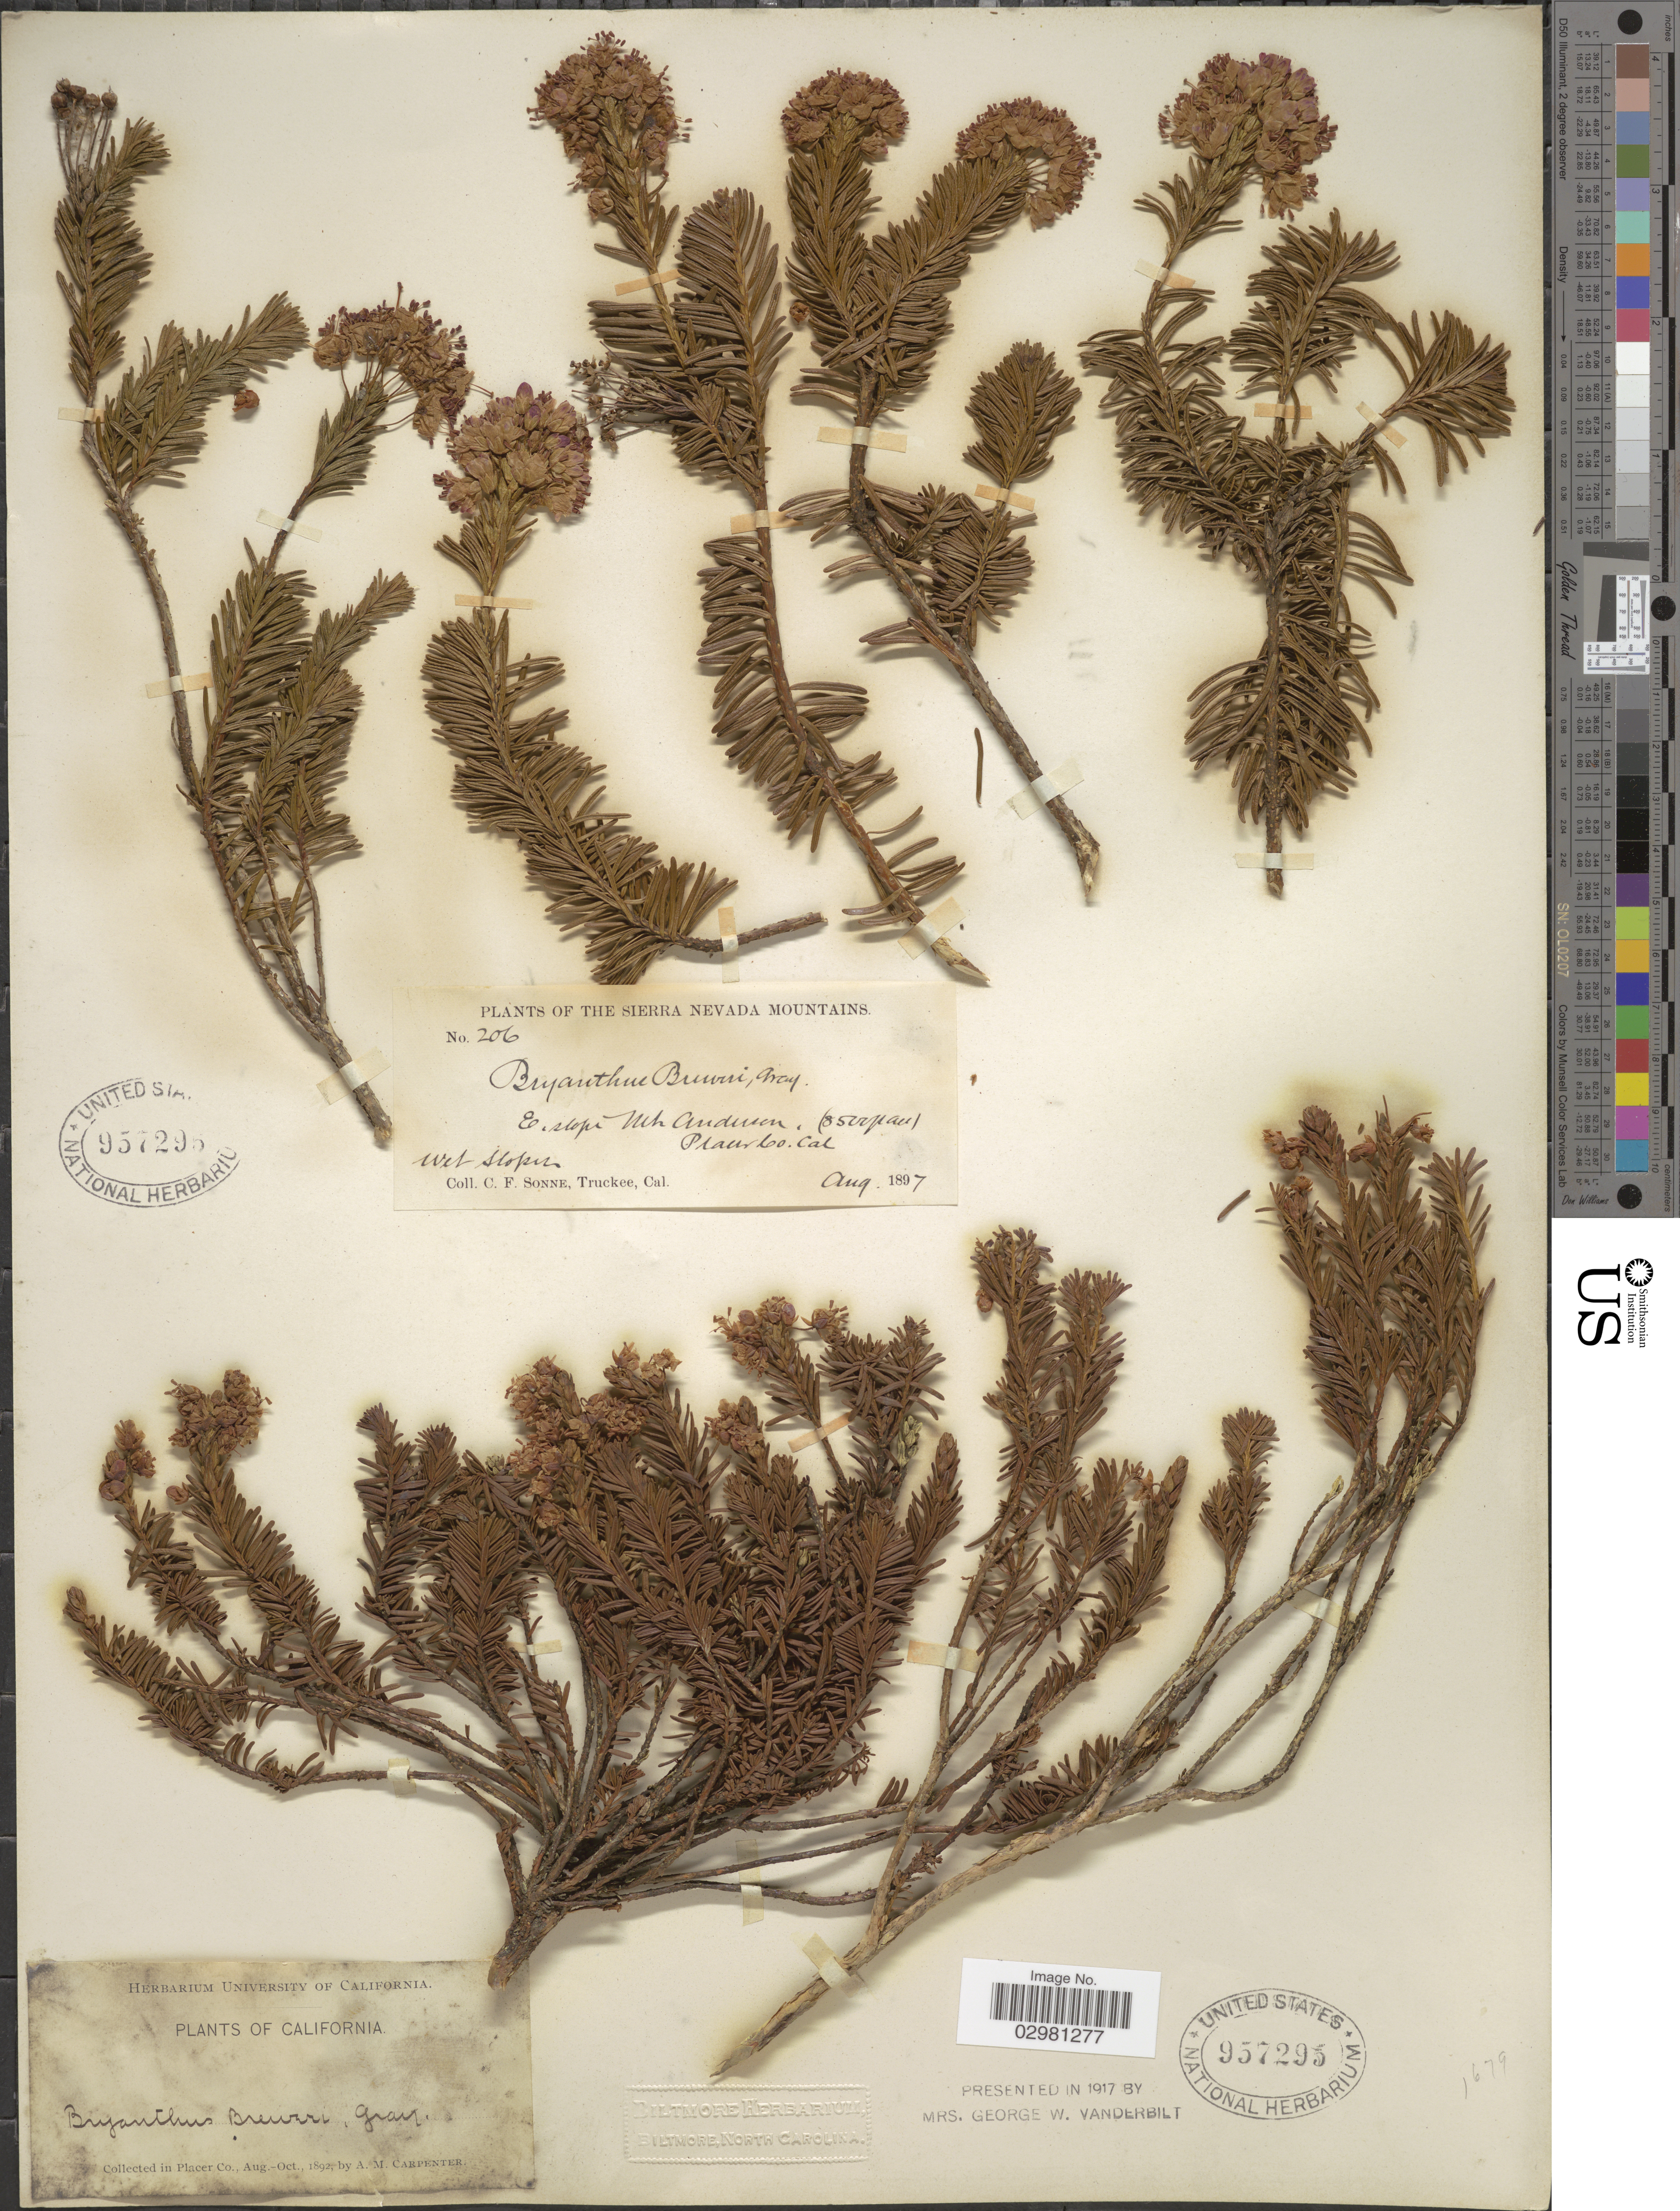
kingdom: Plantae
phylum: Tracheophyta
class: Magnoliopsida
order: Ericales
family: Ericaceae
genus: Phyllodoce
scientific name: Phyllodoce breweri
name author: (A. Gray) A. Heller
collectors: C. Sonne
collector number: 206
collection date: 1897-08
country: United States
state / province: California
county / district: Placer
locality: The Sierra Nevada Mountains, E. slope Mt. Andersen, Placer Co.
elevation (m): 2591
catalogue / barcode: US 957295-2